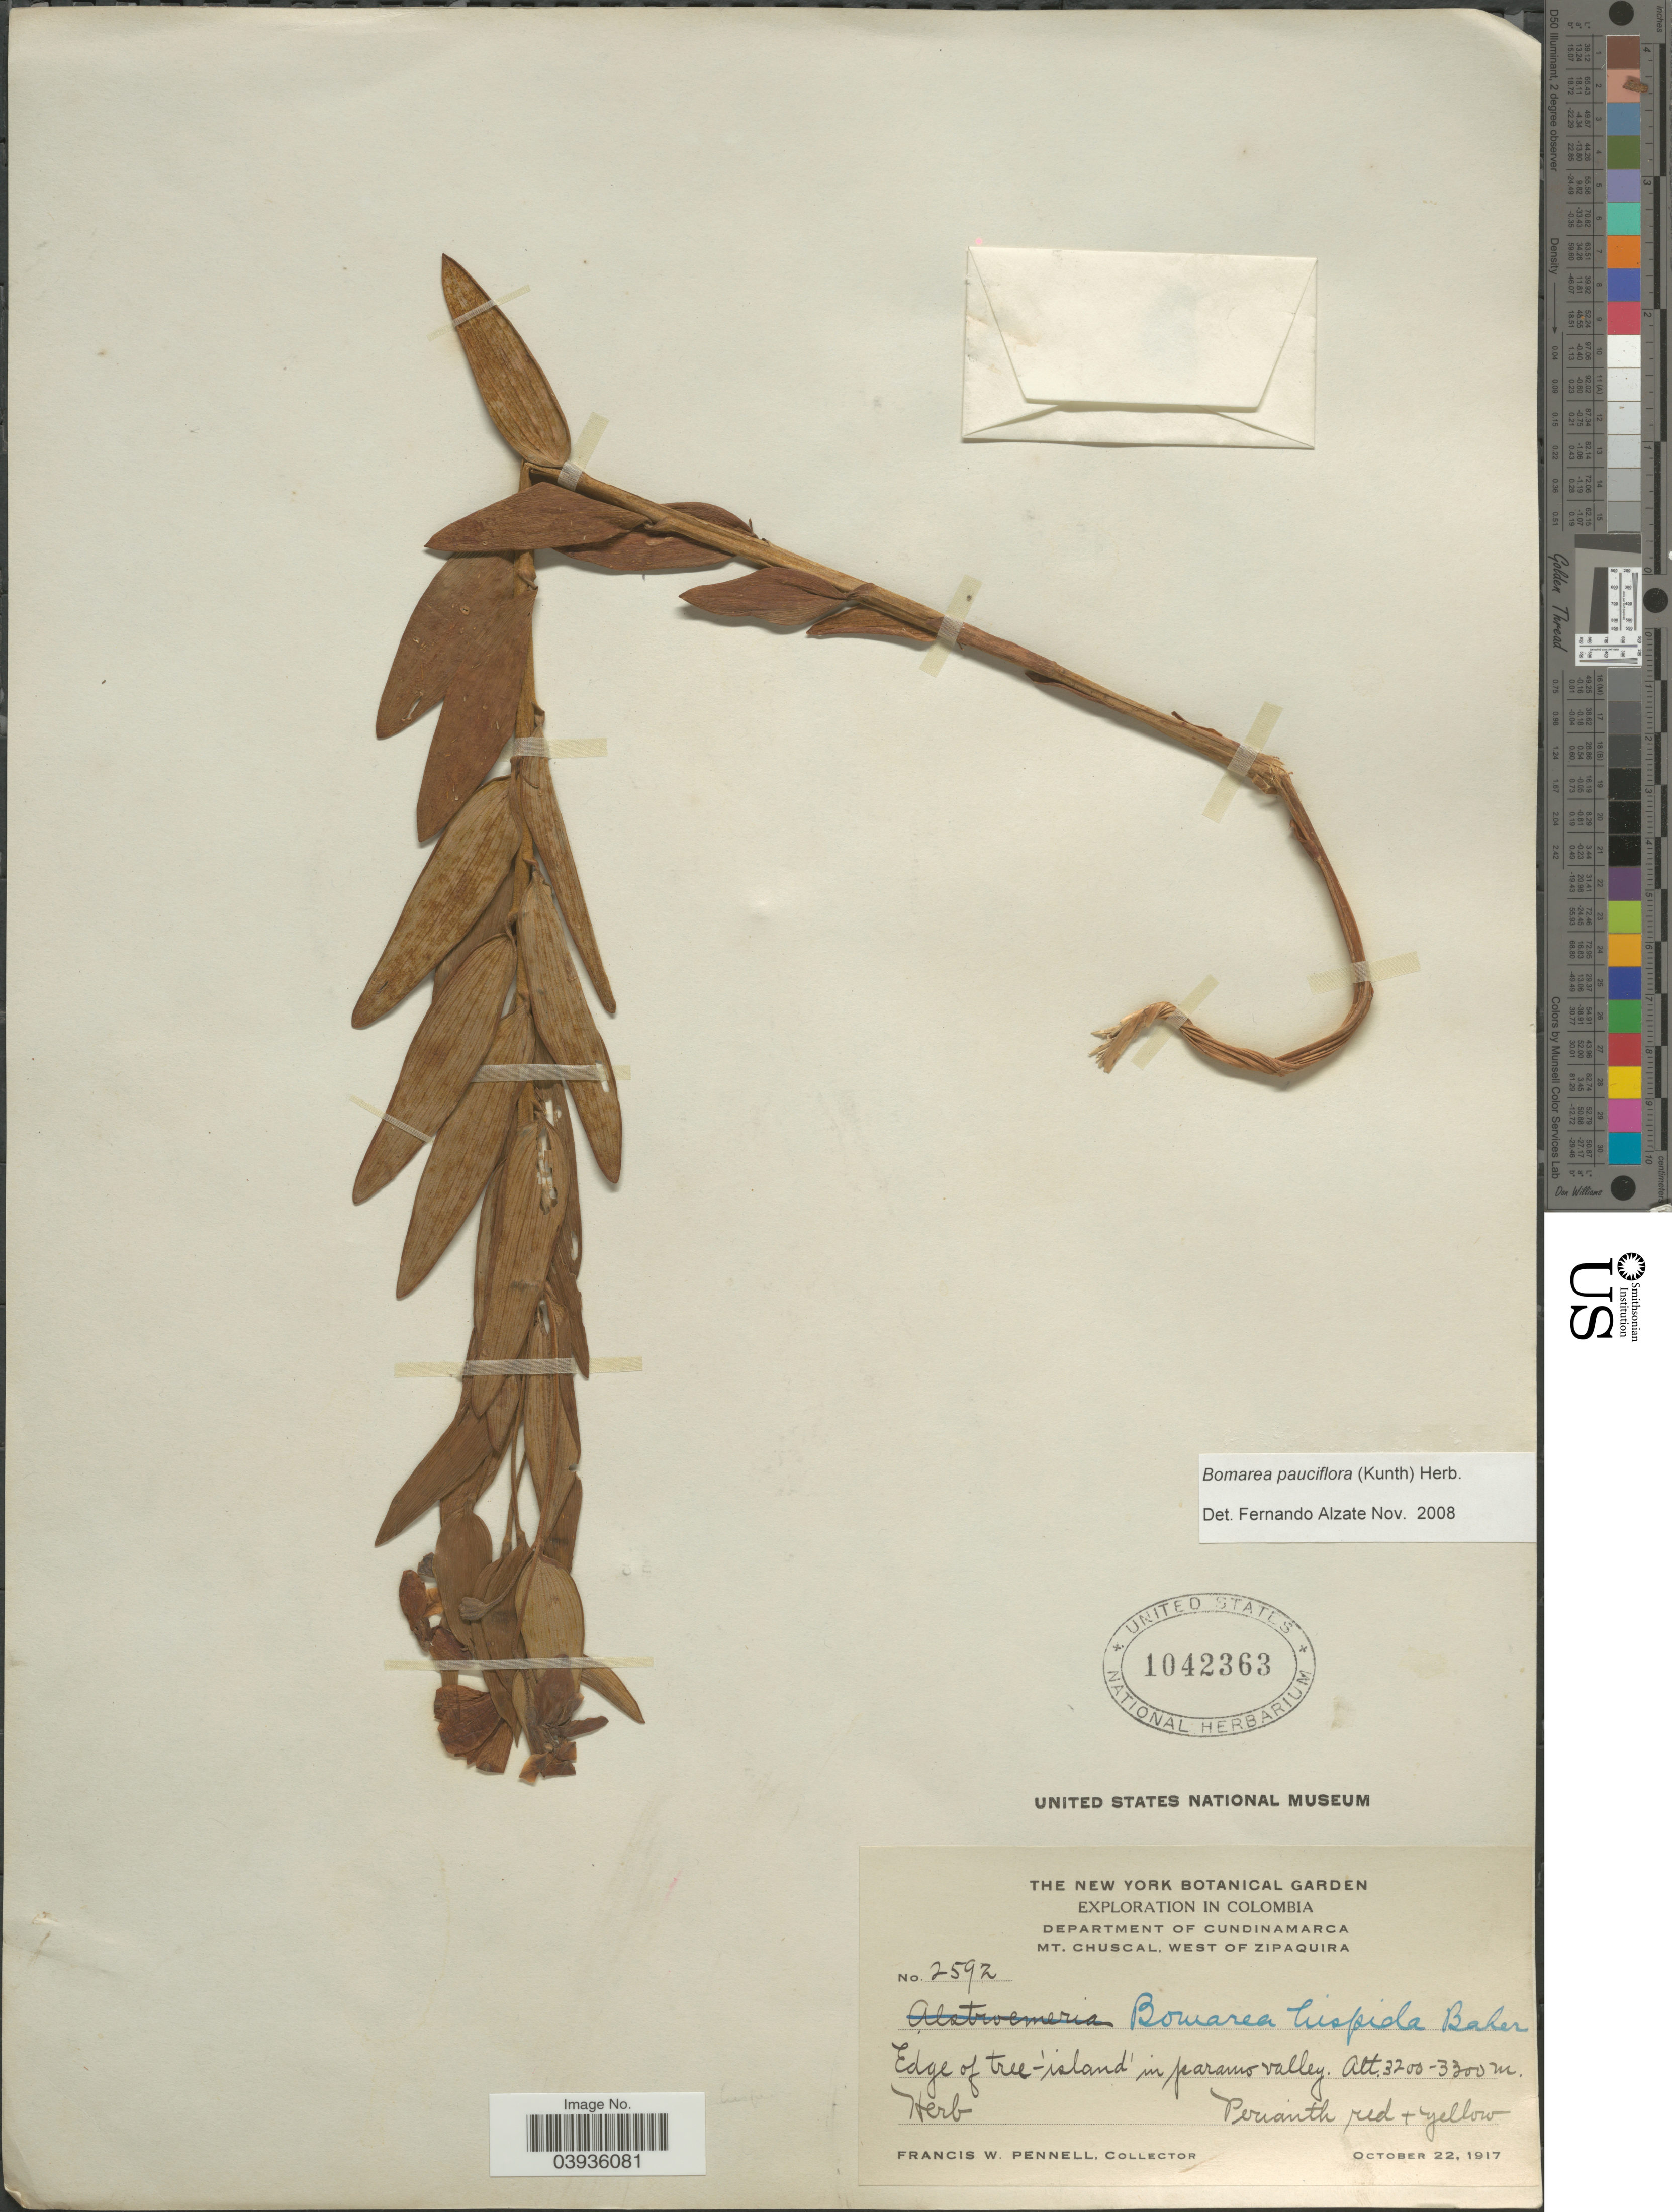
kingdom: Plantae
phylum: Tracheophyta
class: Liliopsida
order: Liliales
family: Alstroemeriaceae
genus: Bomarea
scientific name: Bomarea pauciflora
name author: (Kunth) Herb.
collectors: F. W. Pennell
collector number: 2592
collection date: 1917-10-22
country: Colombia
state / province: Cundinamarca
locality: Department of Cundinamarca. Mt. Chuscal, west of Zipaquira. Edge of tree-'island' in paramo valley.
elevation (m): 3200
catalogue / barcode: US 1042363